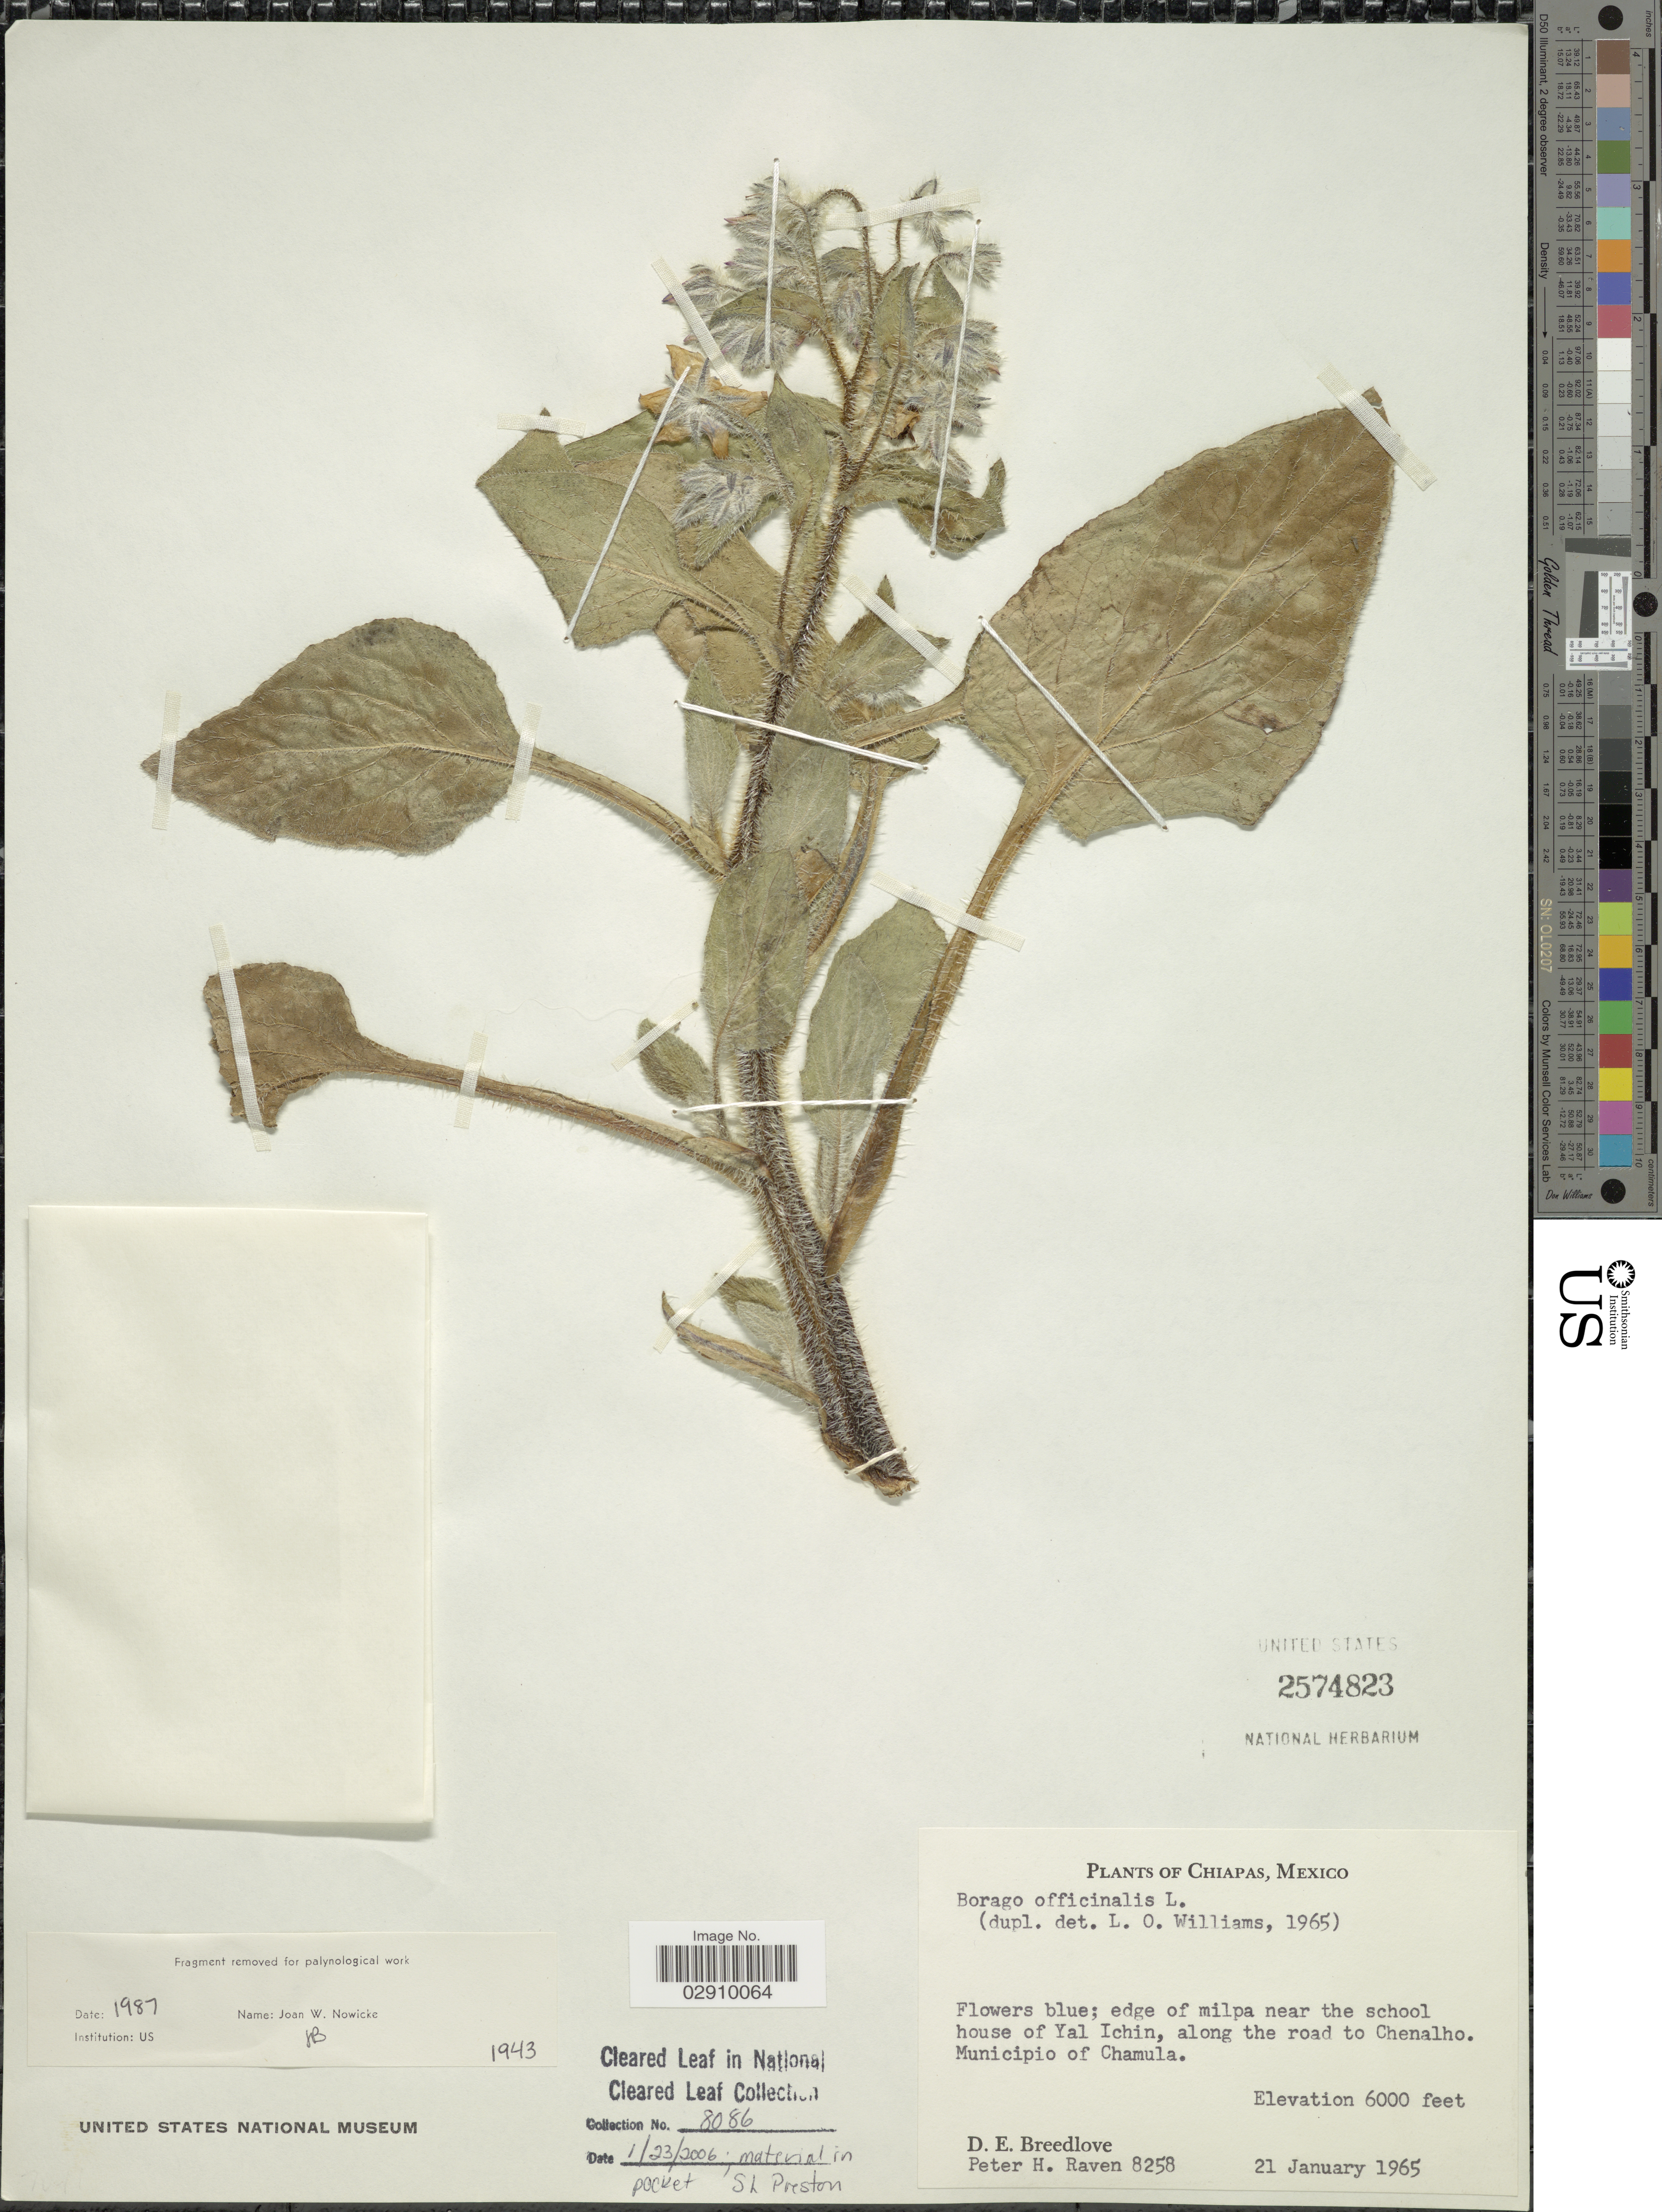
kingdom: Plantae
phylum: Tracheophyta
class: Magnoliopsida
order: Boraginales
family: Boraginaceae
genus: Borago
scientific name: Borago officinalis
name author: L.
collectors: D. E. Breedlove & P. Raven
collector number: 8258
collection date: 1965-01-21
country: Mexico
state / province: Chiapas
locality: Edge of milpa near the school house of Yal Ichin, along the road to Chenalho, Municipio of Chamula.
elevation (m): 1829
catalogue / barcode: US 2574823